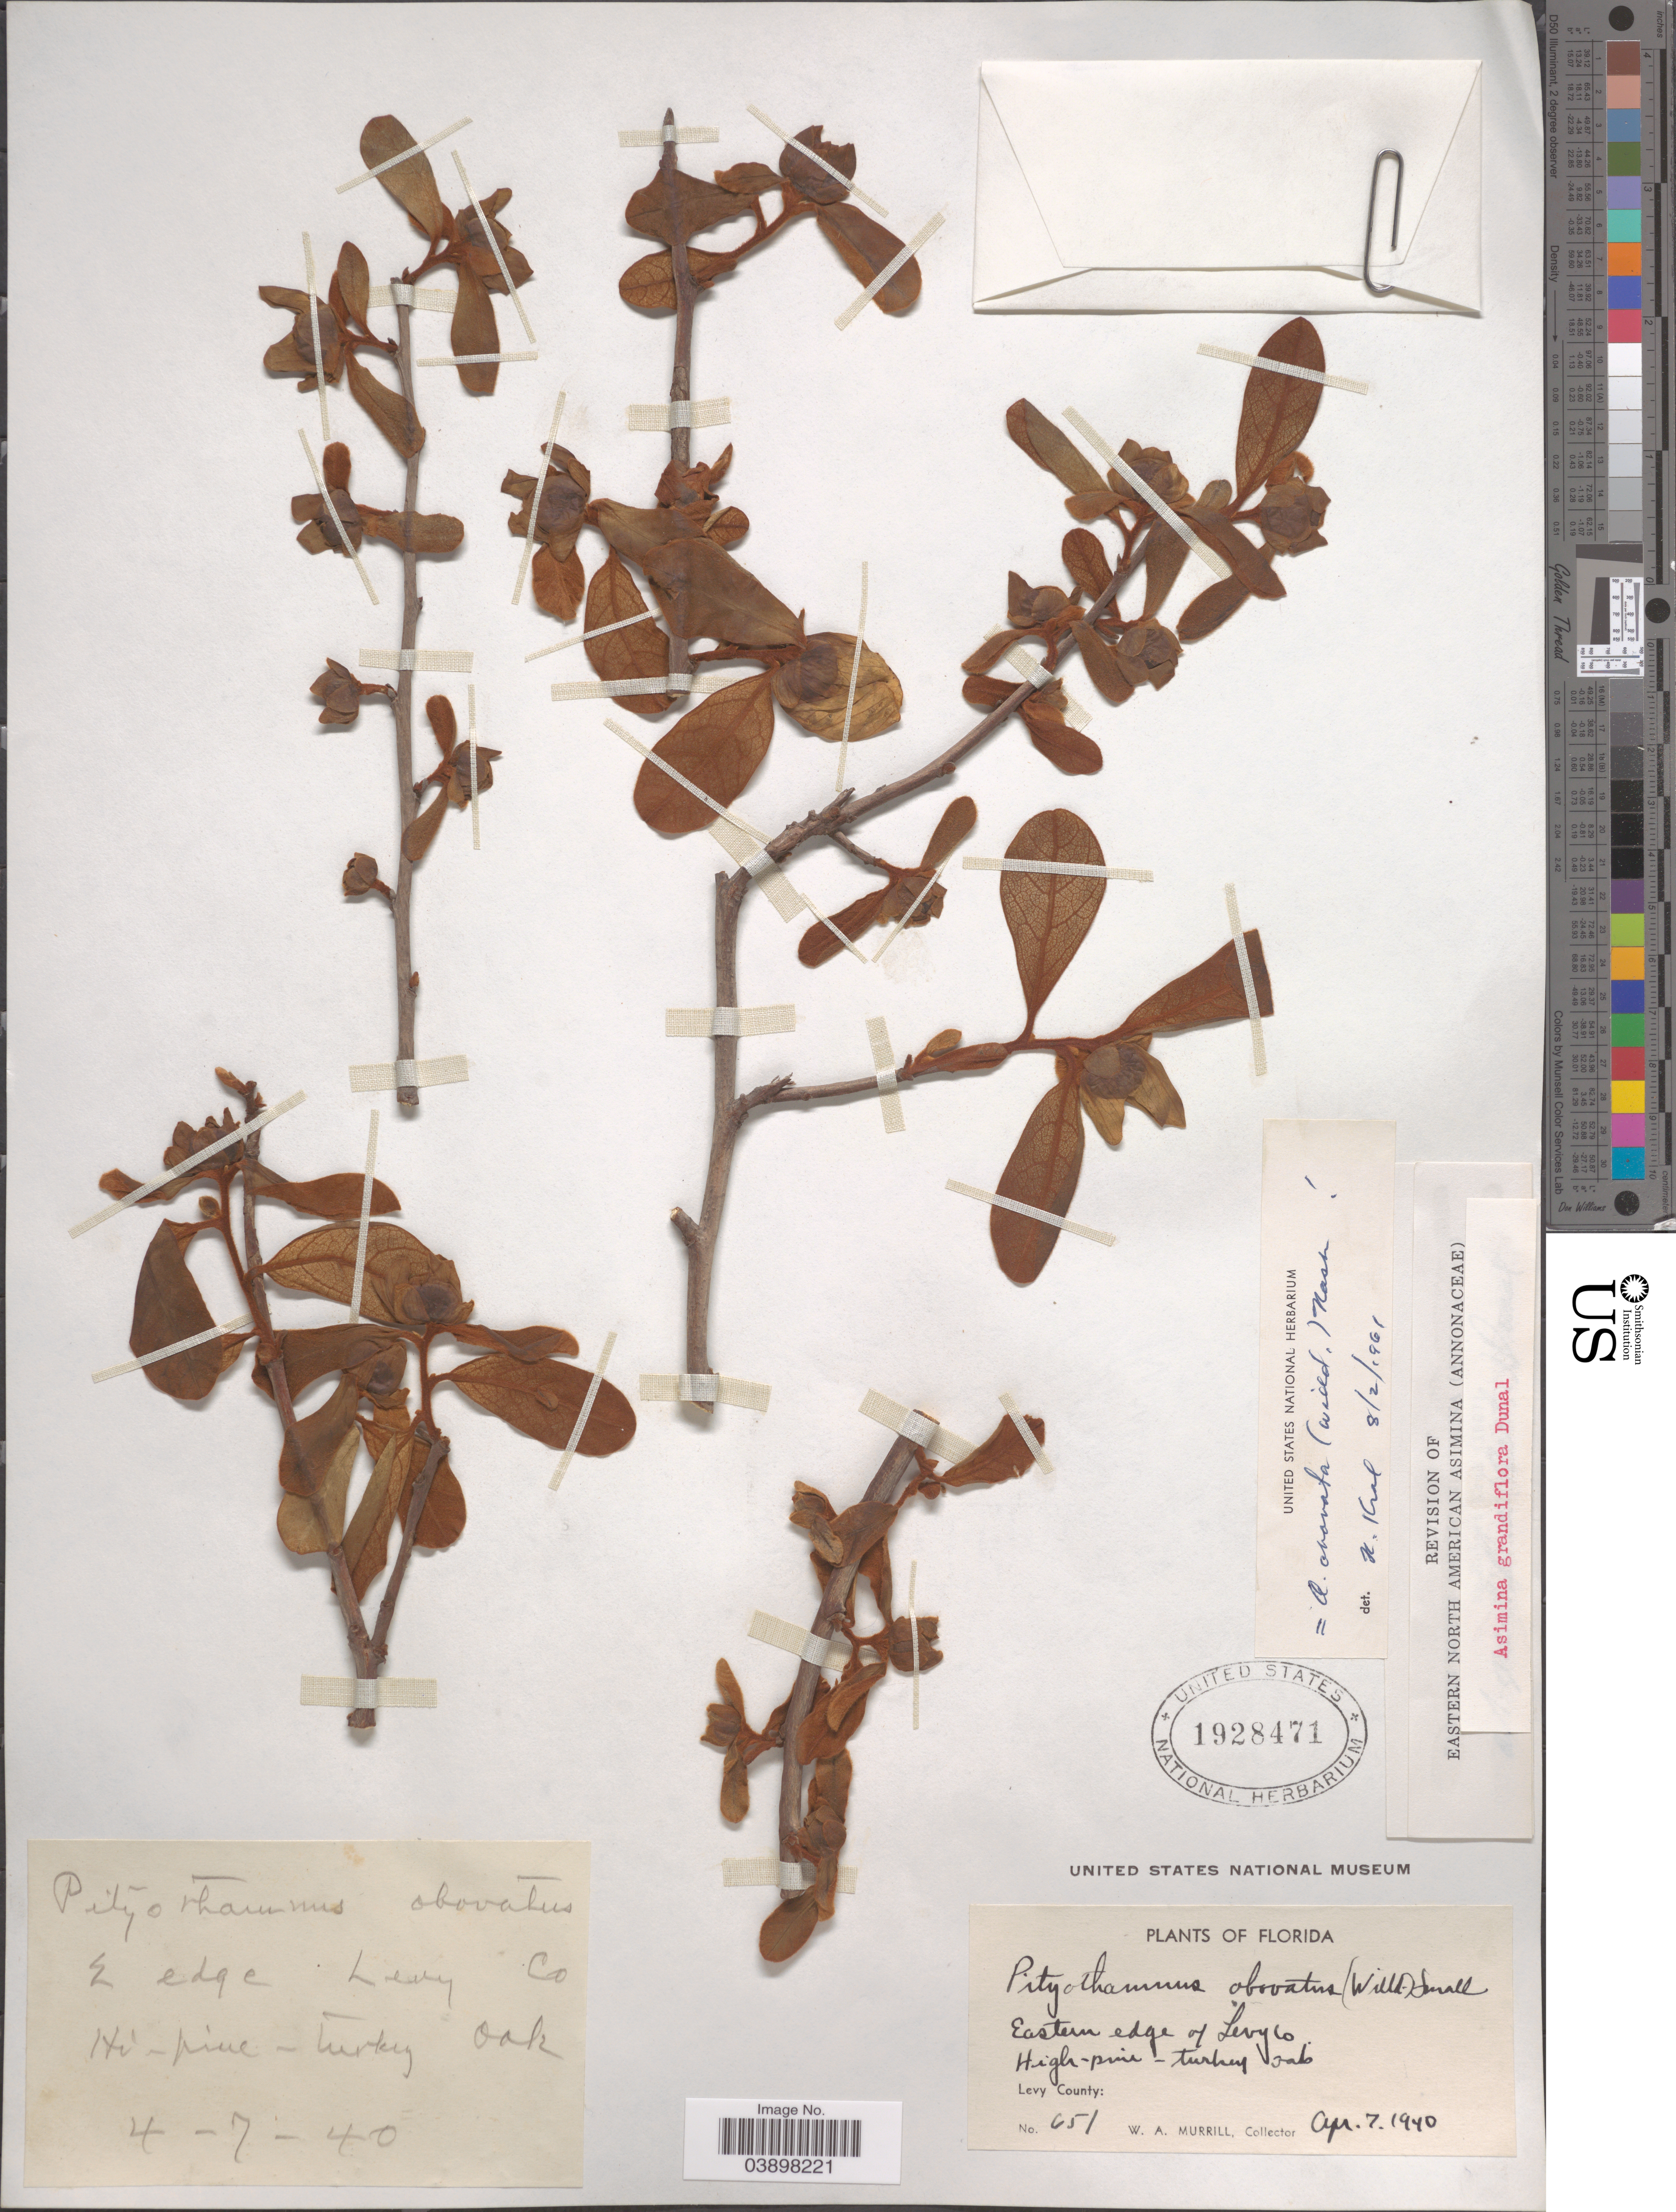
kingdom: Plantae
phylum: Tracheophyta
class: Magnoliopsida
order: Magnoliales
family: Annonaceae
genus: Asimina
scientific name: Asimina obovata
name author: (Willd.) Nash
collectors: W. A. Murrill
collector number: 651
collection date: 1940-04-07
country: United States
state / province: Florida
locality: Eastern edge of Levy Co. Levy County.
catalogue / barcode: US 1928471